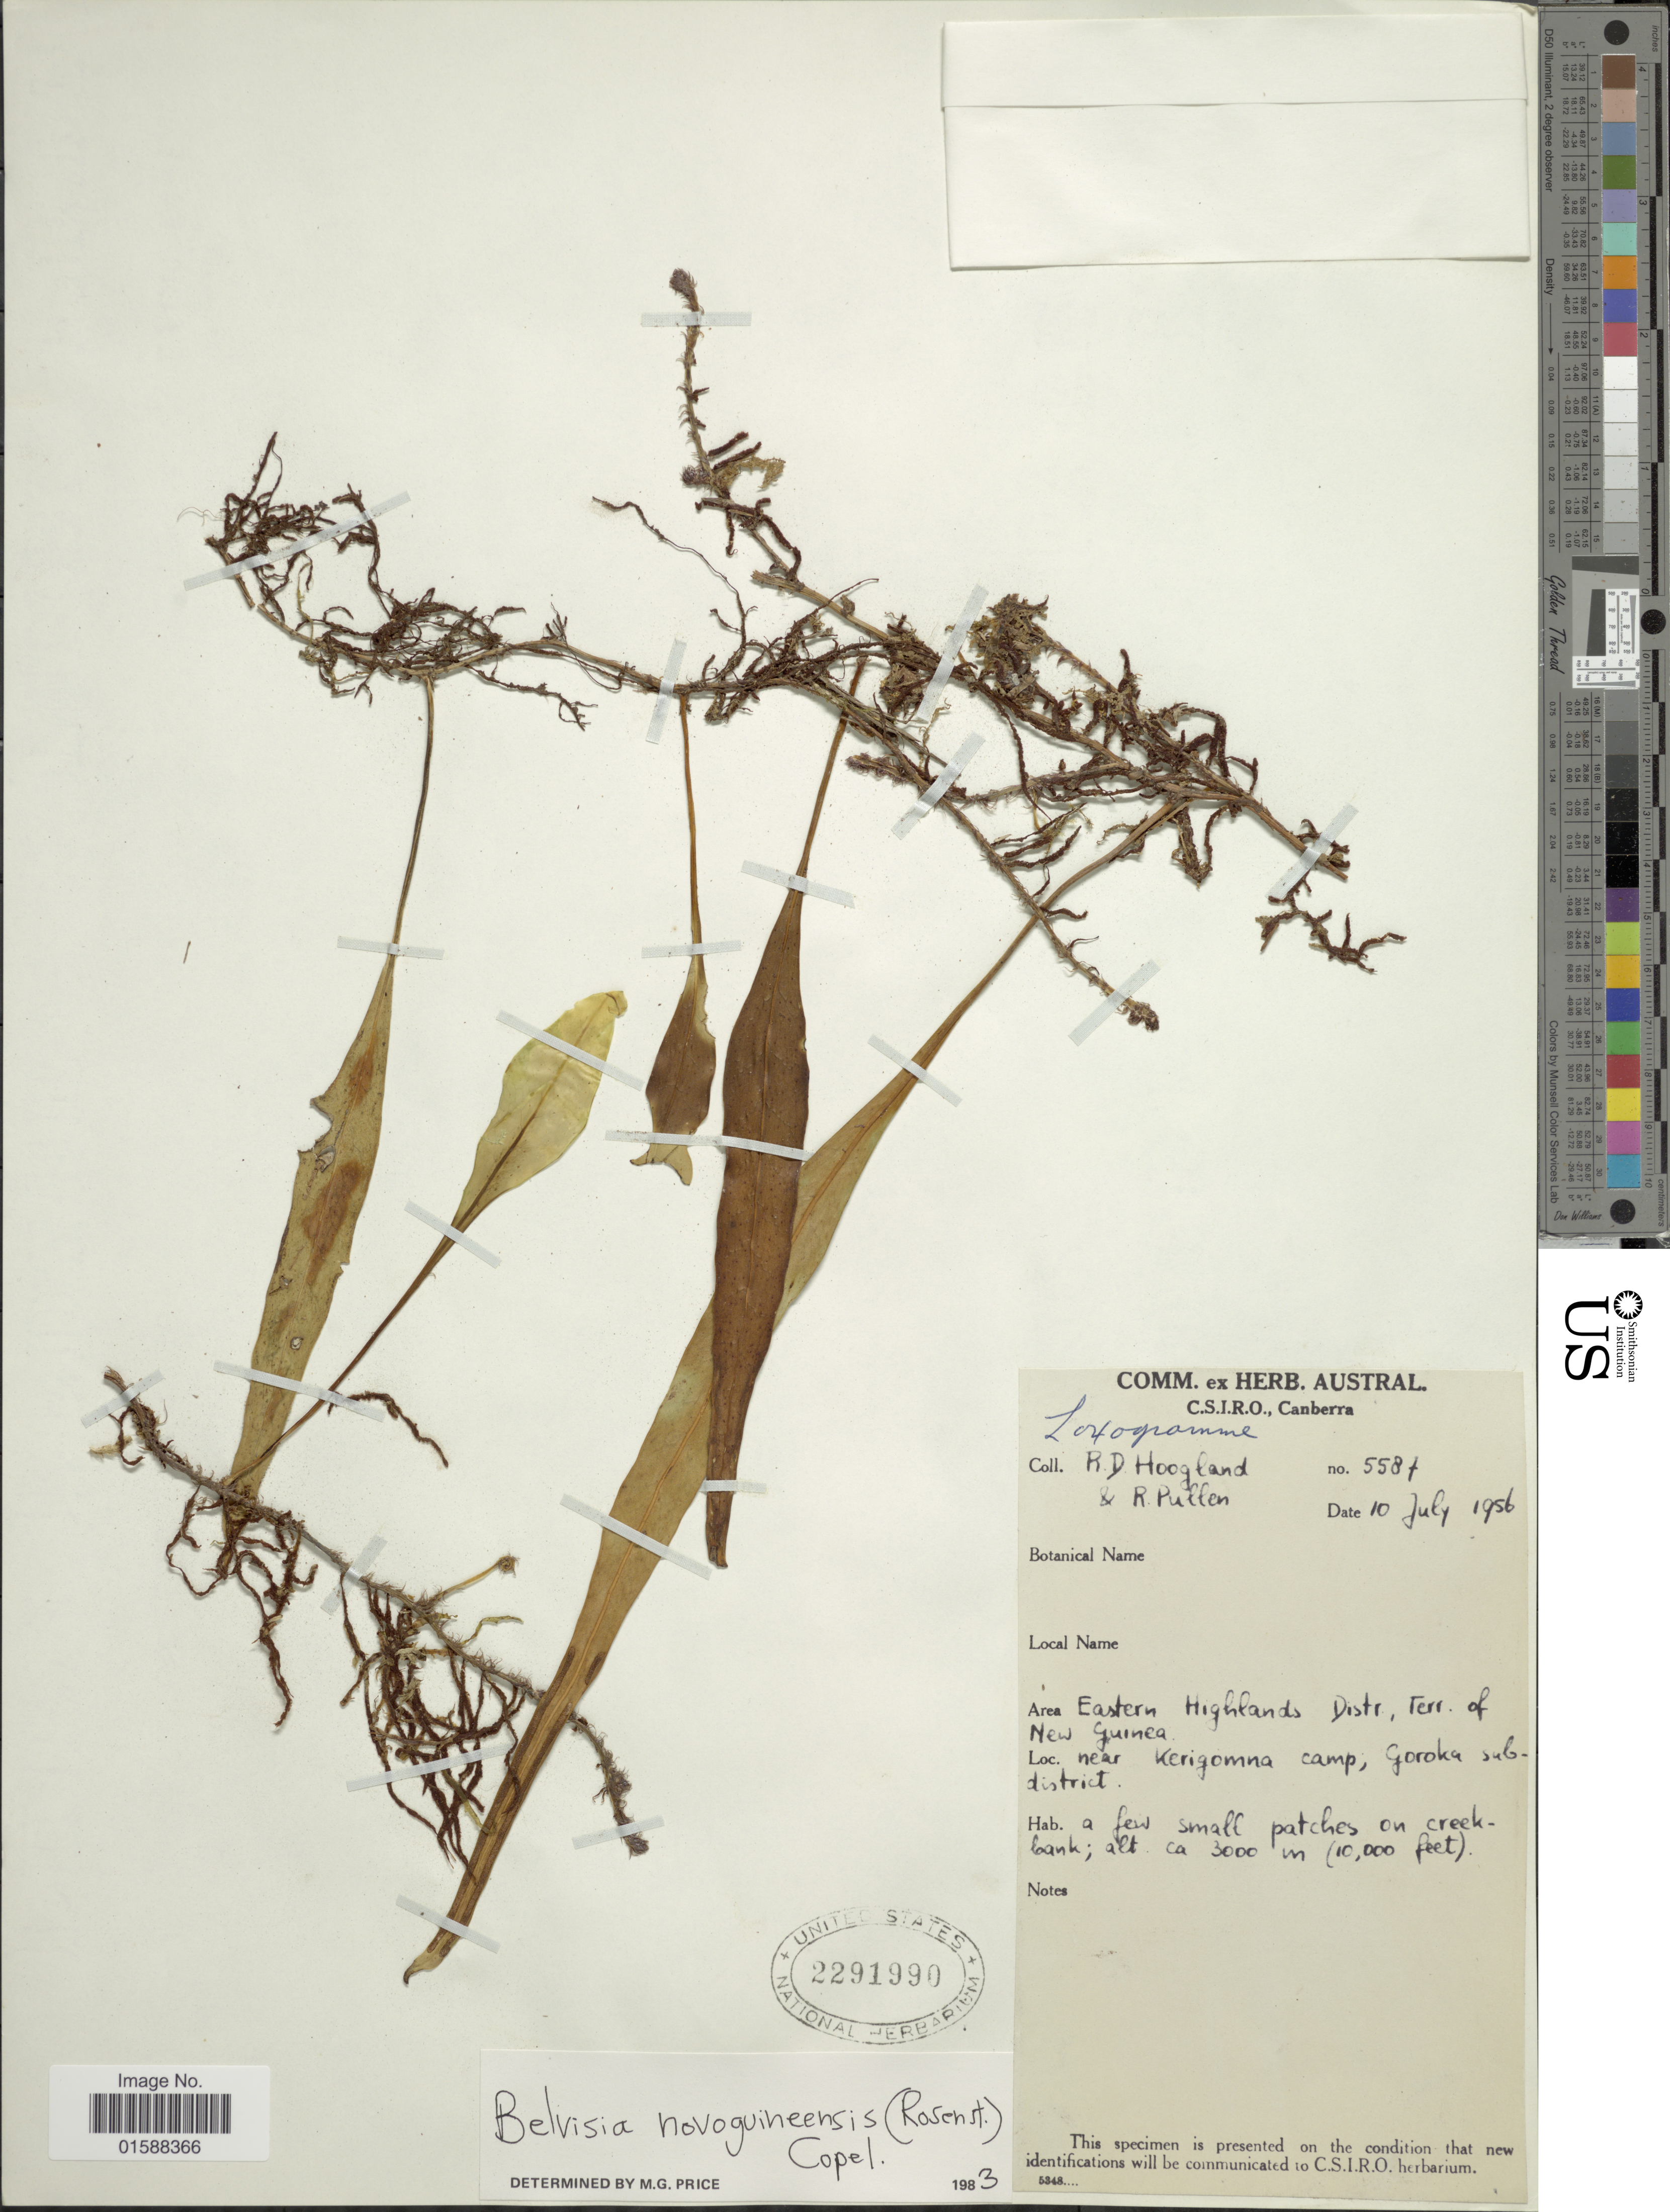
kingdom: Plantae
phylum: Tracheophyta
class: Polypodiopsida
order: Polypodiales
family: Polypodiaceae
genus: Lepisorus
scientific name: Lepisorus novoguineensis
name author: (Rosenst.) Li S. Wang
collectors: R. D. Hoogland & R. Pullen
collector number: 5587*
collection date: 1956-07-10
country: Papua New Guinea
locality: Eastern Highlands Distr, Terr. of New Guinea. near Kerigomna camp, Goroka subdistrict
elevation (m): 3000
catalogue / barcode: US 2291990